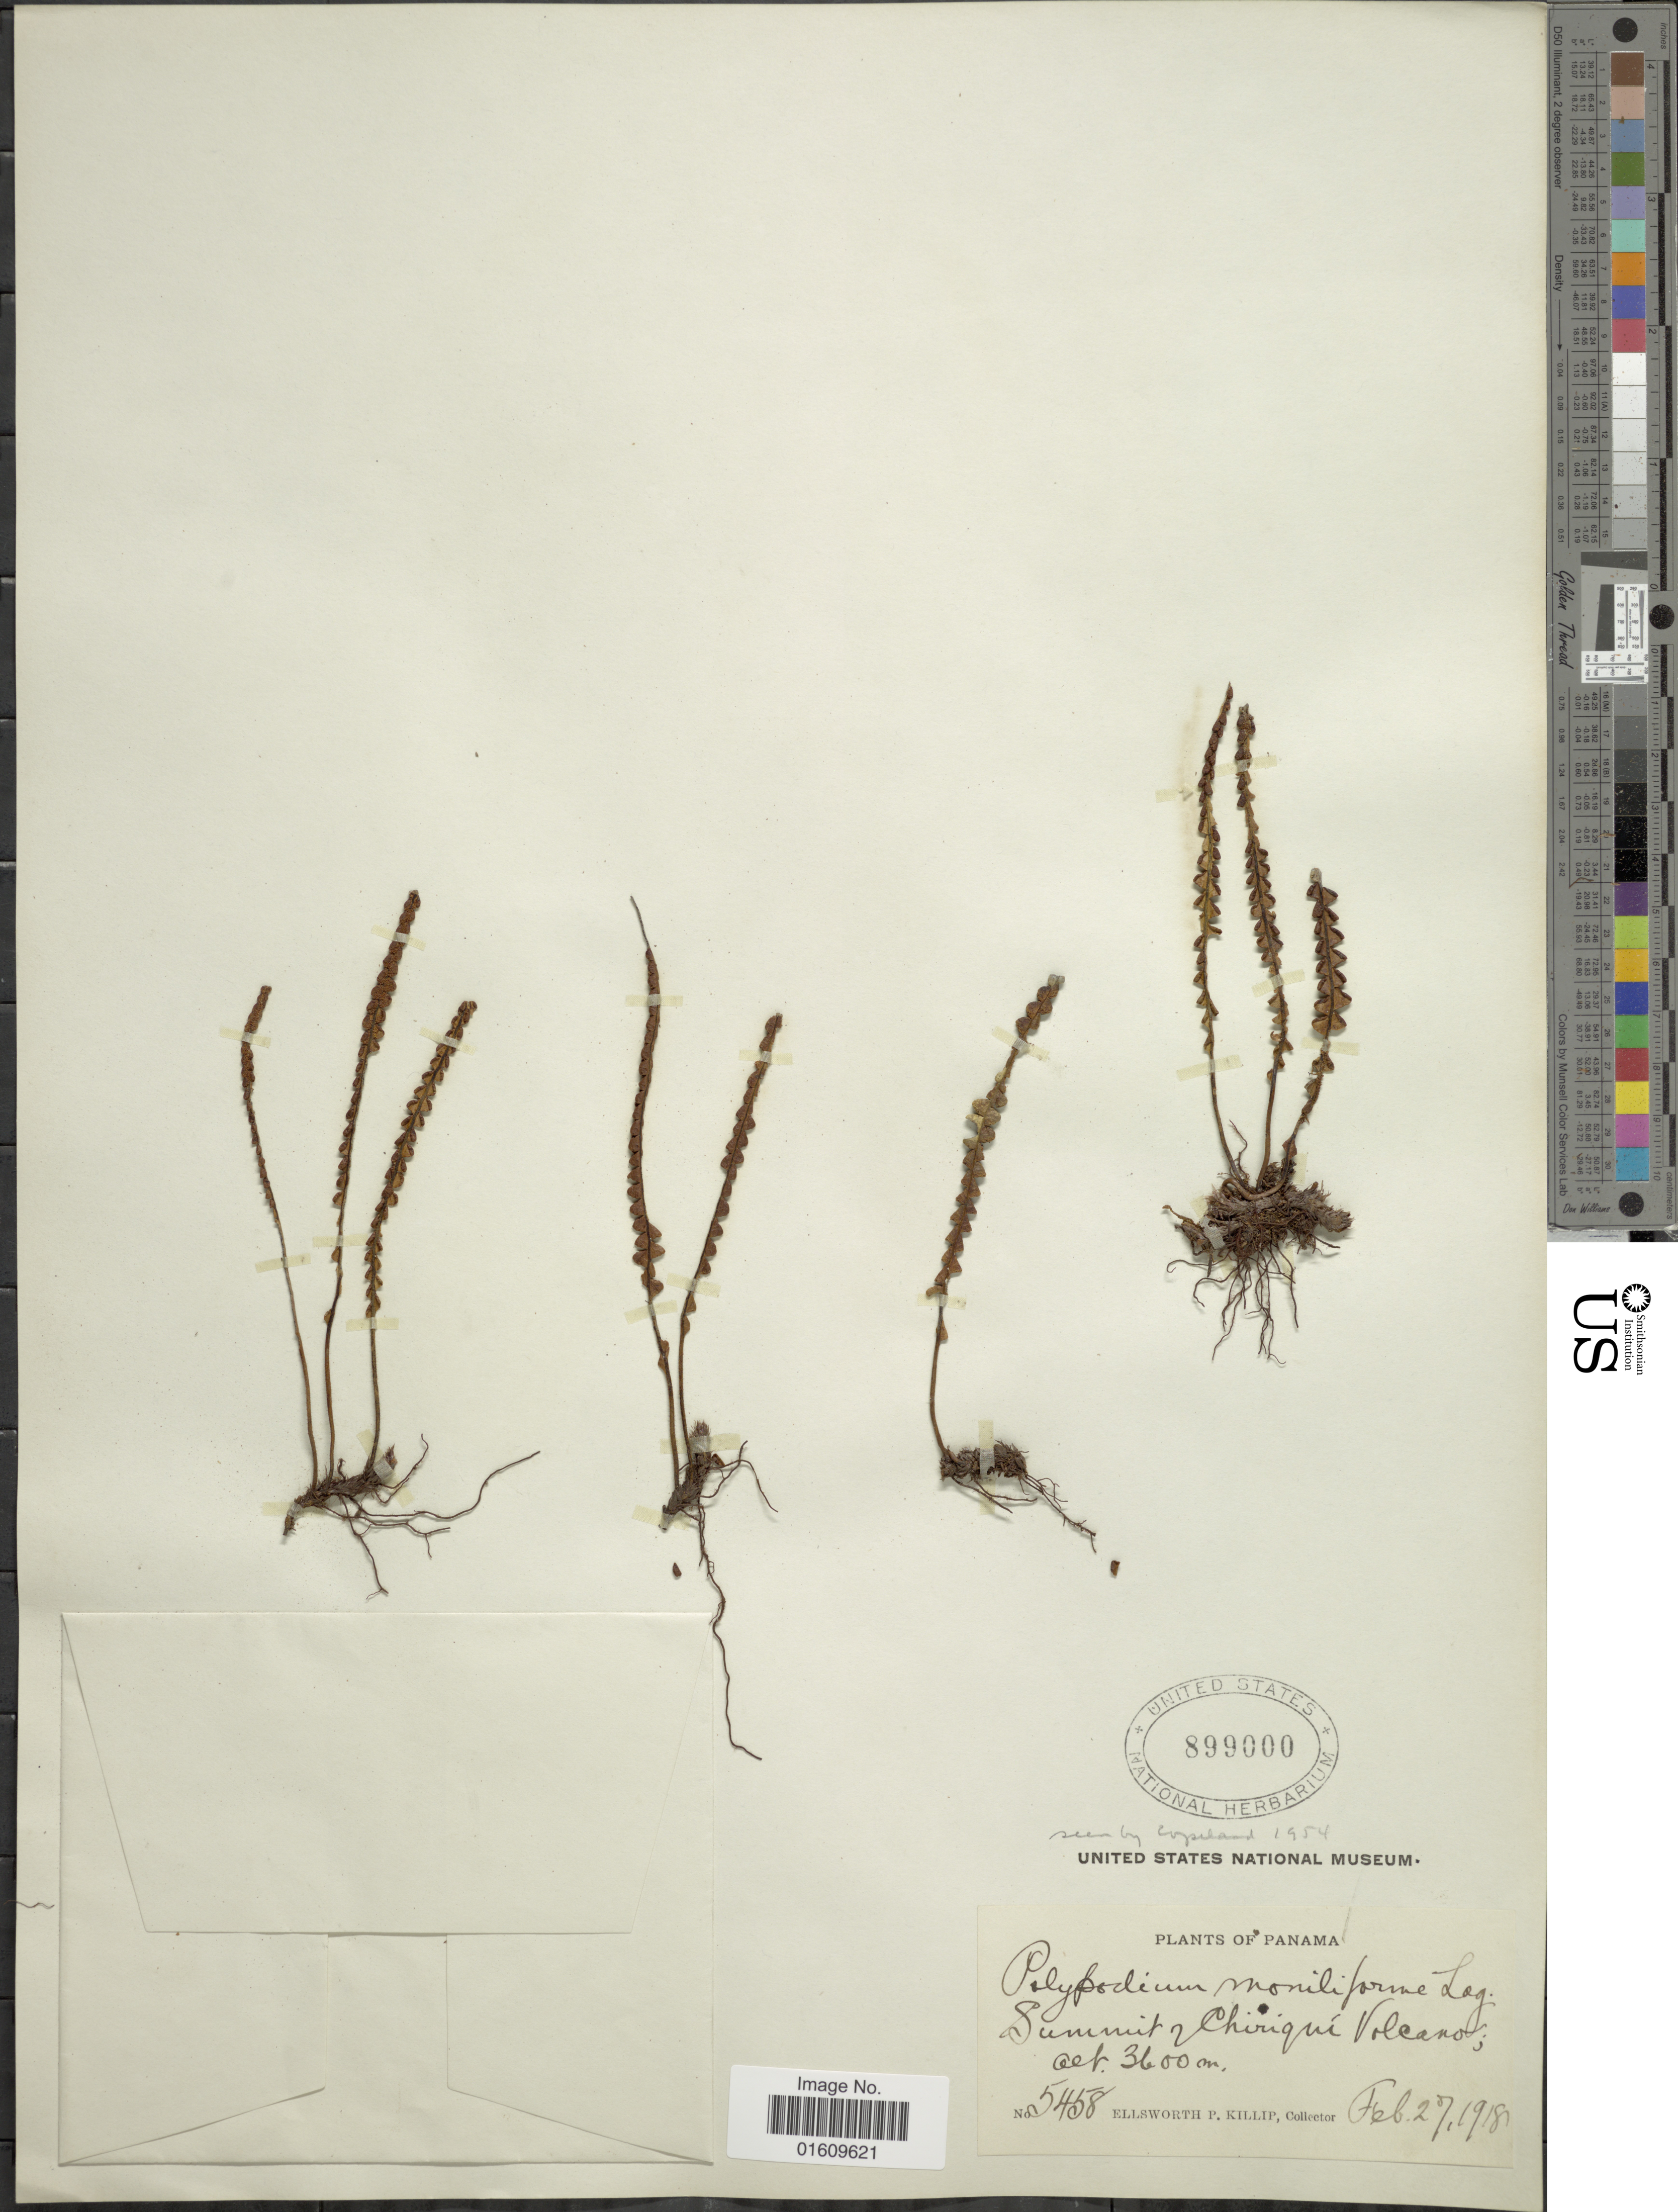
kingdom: Plantae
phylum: Tracheophyta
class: Polypodiopsida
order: Polypodiales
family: Polypodiaceae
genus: Melpomene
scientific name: Melpomene moniliformis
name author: (Lag. ex Sw.) A.R. Sm. & R.C. Moran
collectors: E. P. Killip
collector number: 5458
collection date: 1918-02-27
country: Panama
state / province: Chiriqui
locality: Summit Chiriqui Volcano.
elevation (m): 3600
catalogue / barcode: US 899000